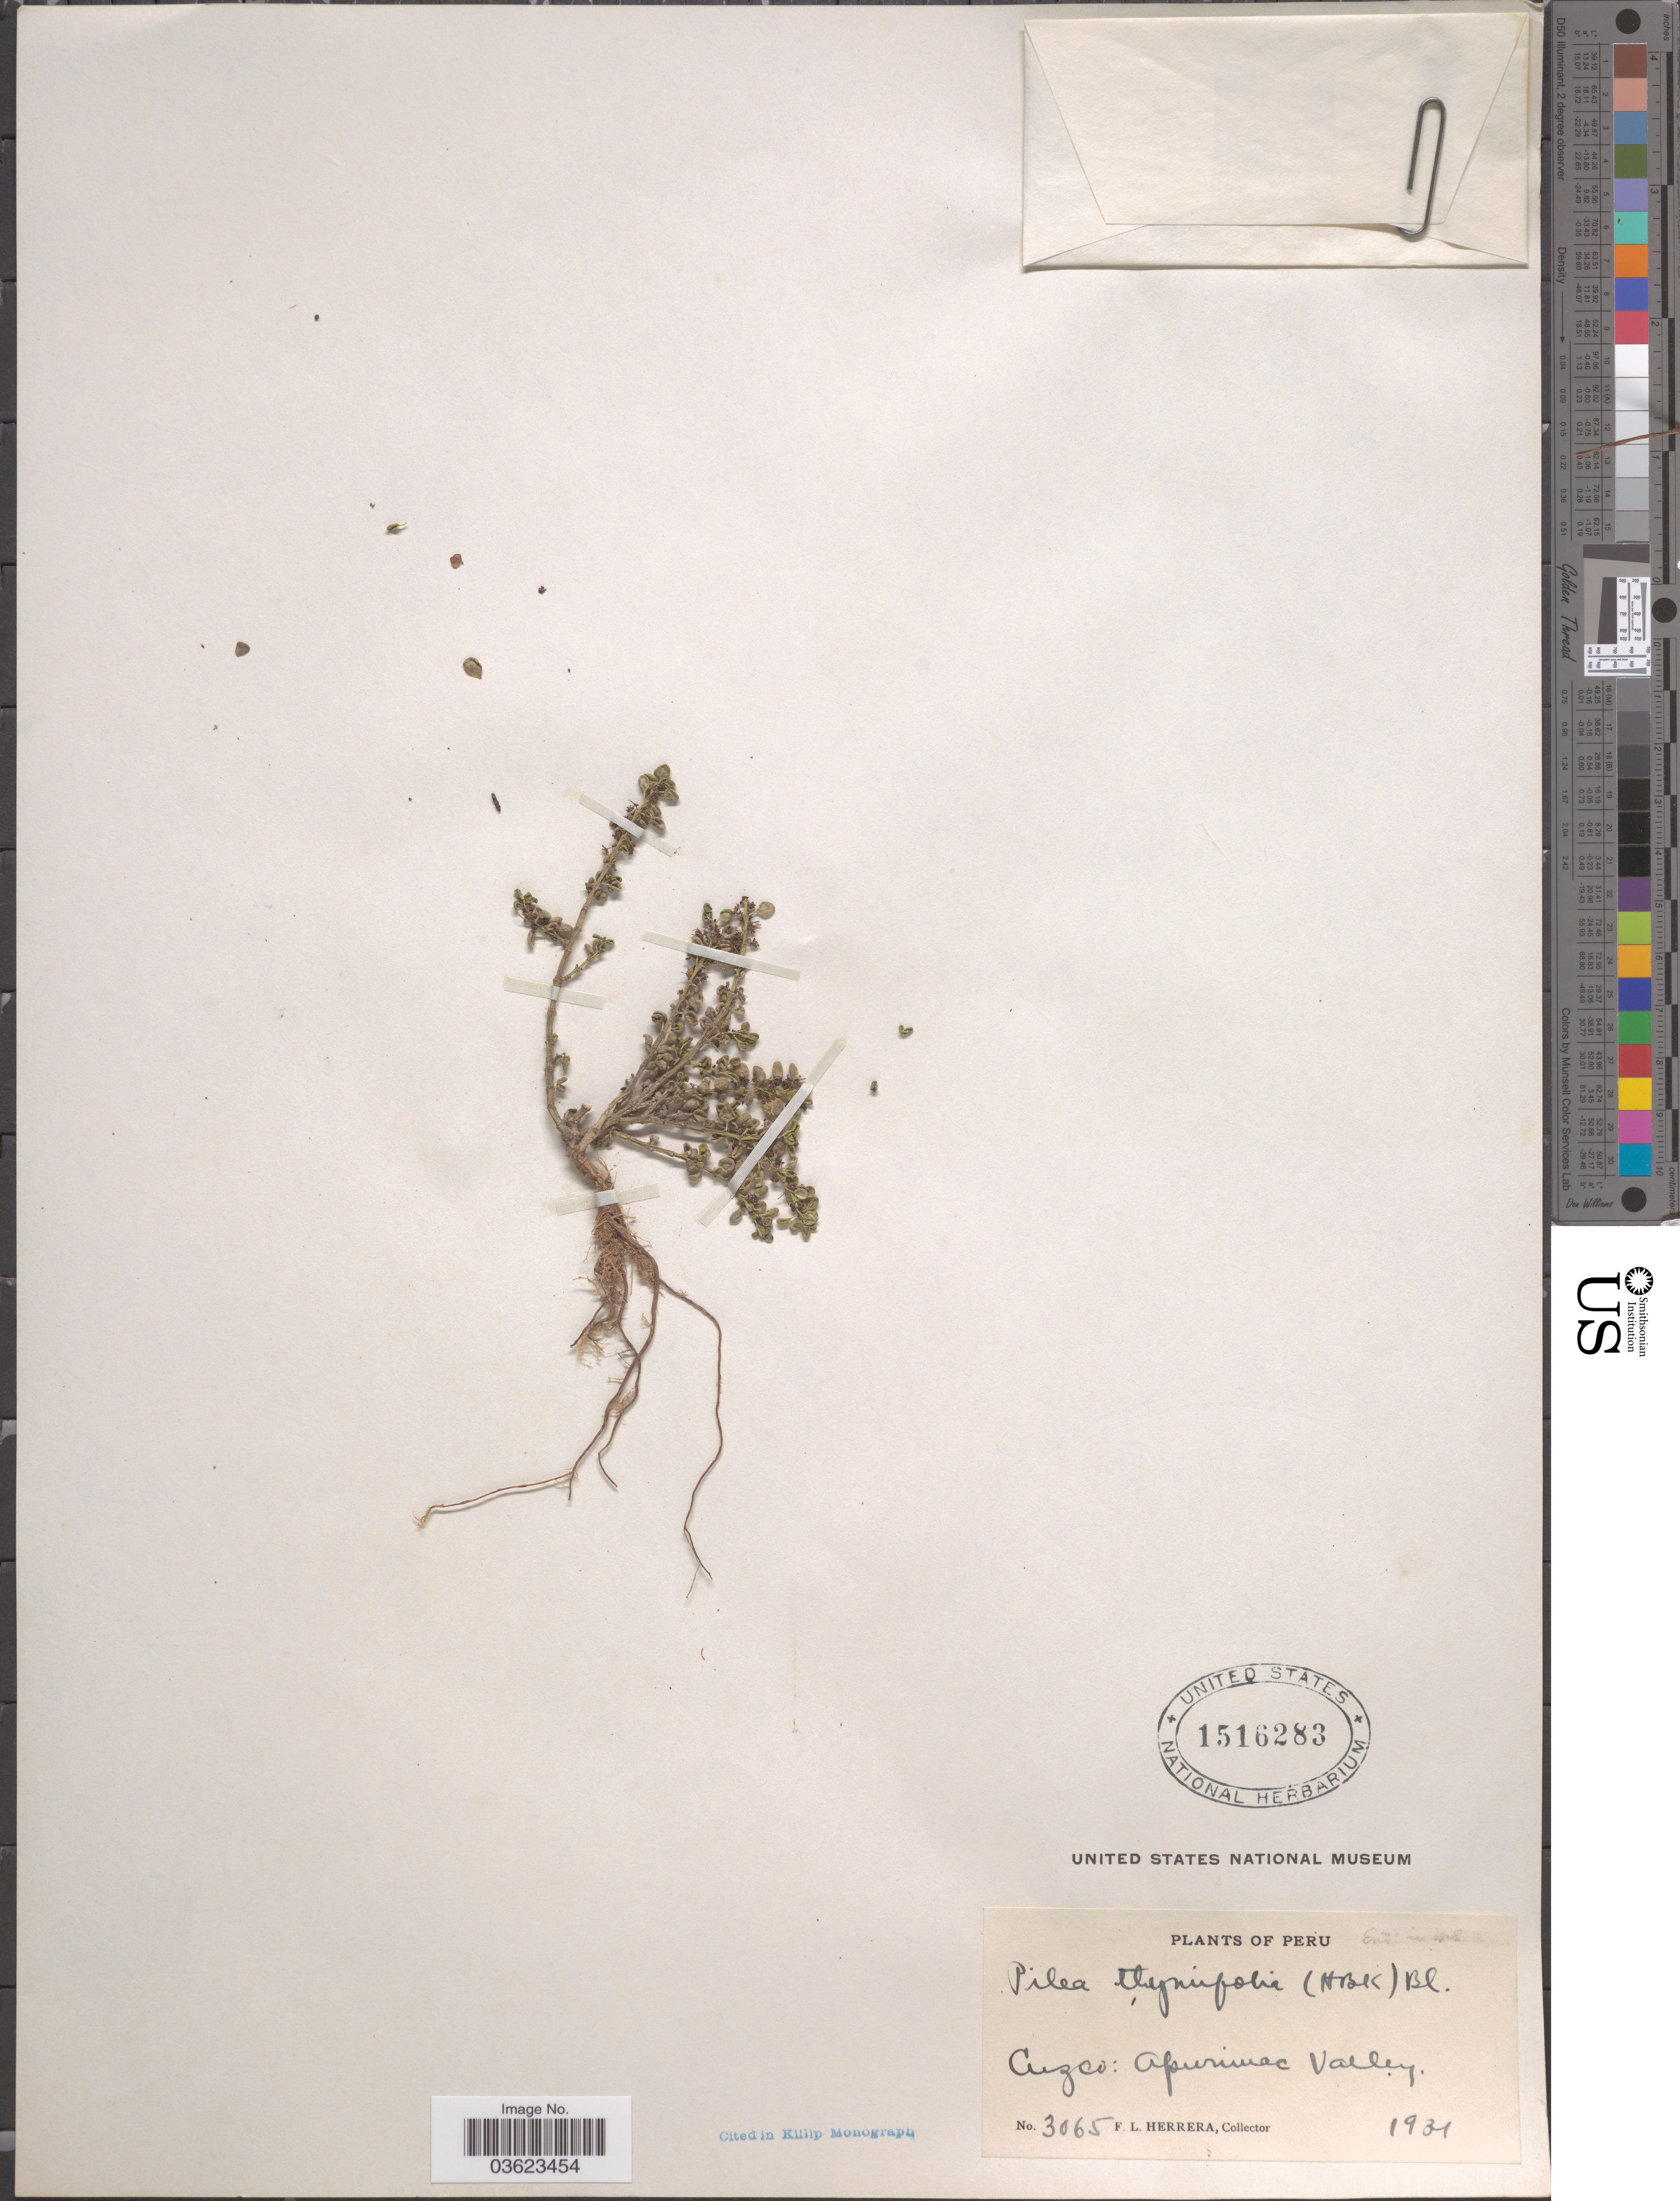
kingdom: Plantae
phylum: Tracheophyta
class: Magnoliopsida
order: Rosales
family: Urticaceae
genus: Pilea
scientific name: Pilea serpyllacea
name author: (Kunth) Liebm.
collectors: F. L. Herrera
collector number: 3065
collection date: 1931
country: Peru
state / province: Cusco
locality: Cuzco: Apurimac Valley.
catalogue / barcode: US 1516283